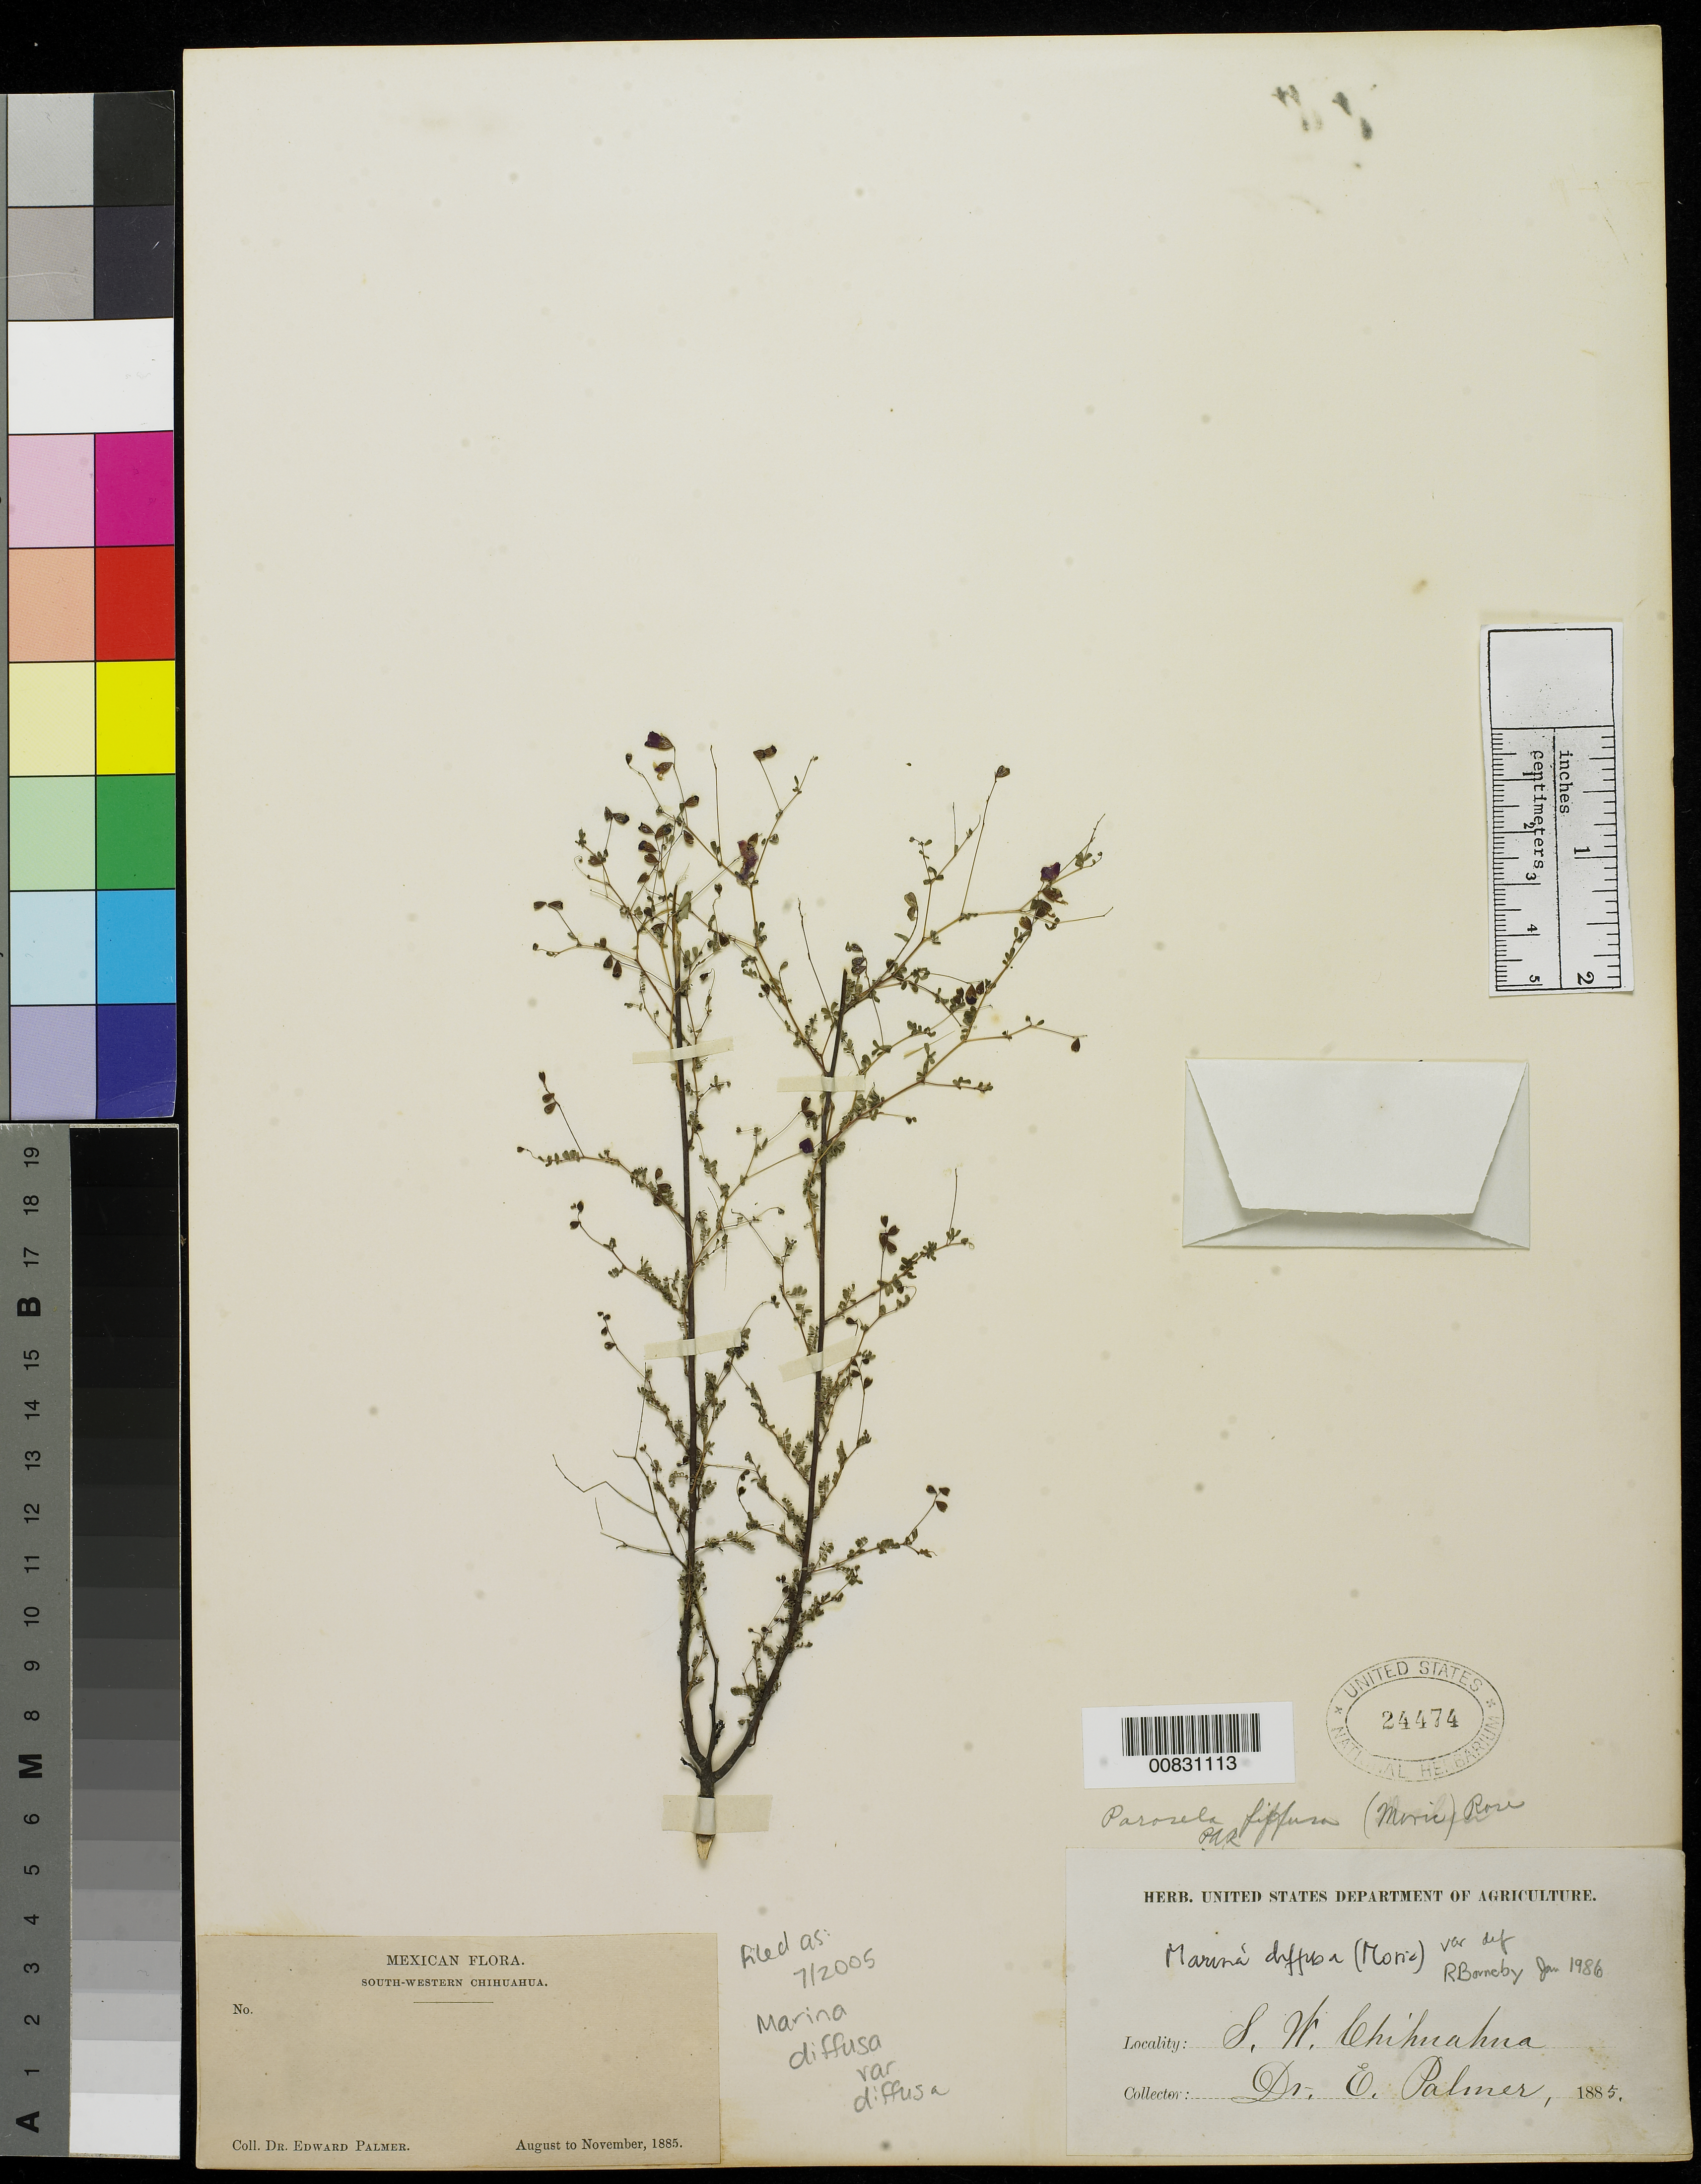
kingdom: Plantae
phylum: Tracheophyta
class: Magnoliopsida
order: Fabales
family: Fabaceae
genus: Marina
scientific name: Marina diffusa var. diffusa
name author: (Moric.) Barneby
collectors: E. Palmer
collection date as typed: Aug 1885 to -- Nov 1885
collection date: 1885-08/1885-11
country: Mexico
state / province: Chihuahua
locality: South-Western Chihuahua.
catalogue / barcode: US 24474